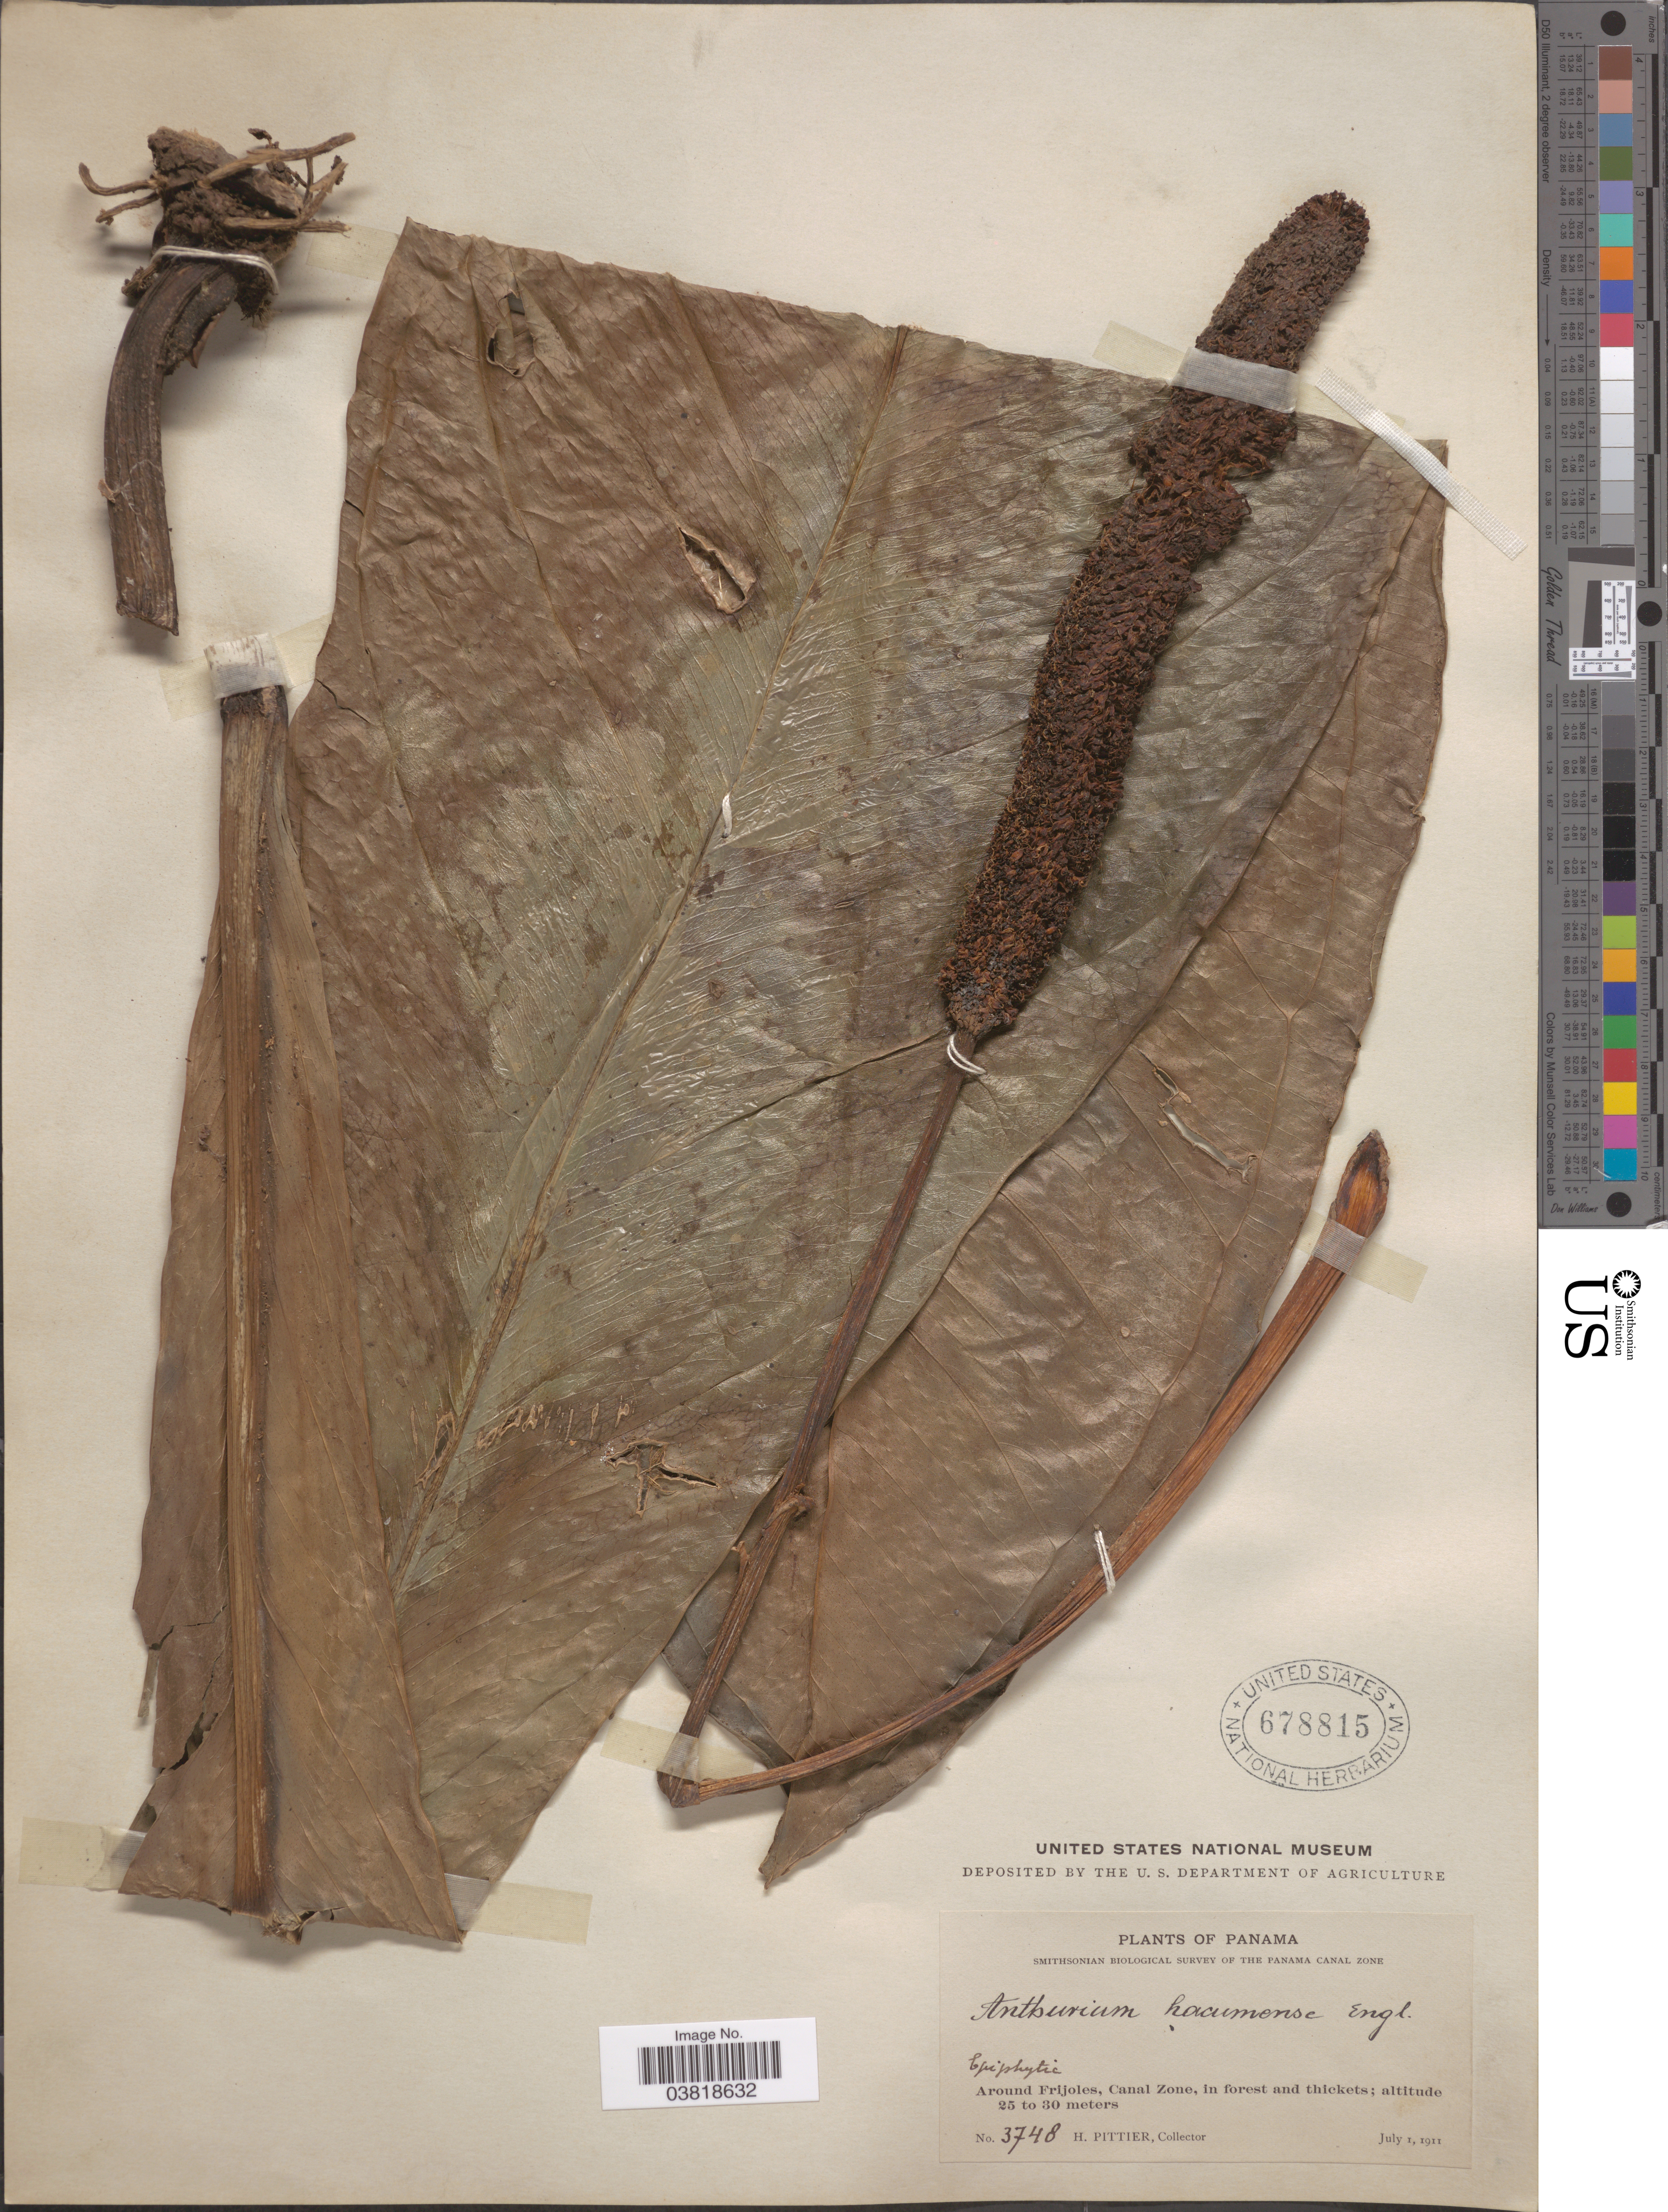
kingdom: Plantae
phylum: Tracheophyta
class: Liliopsida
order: Alismatales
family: Araceae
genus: Anthurium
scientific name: Anthurium hacumense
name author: Engl.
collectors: H. F. Pittier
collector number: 3748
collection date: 1911-07-01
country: Panama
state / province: Colón / Panamá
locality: Around Frijoles, Canal Zone.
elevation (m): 25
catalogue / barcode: US 678815